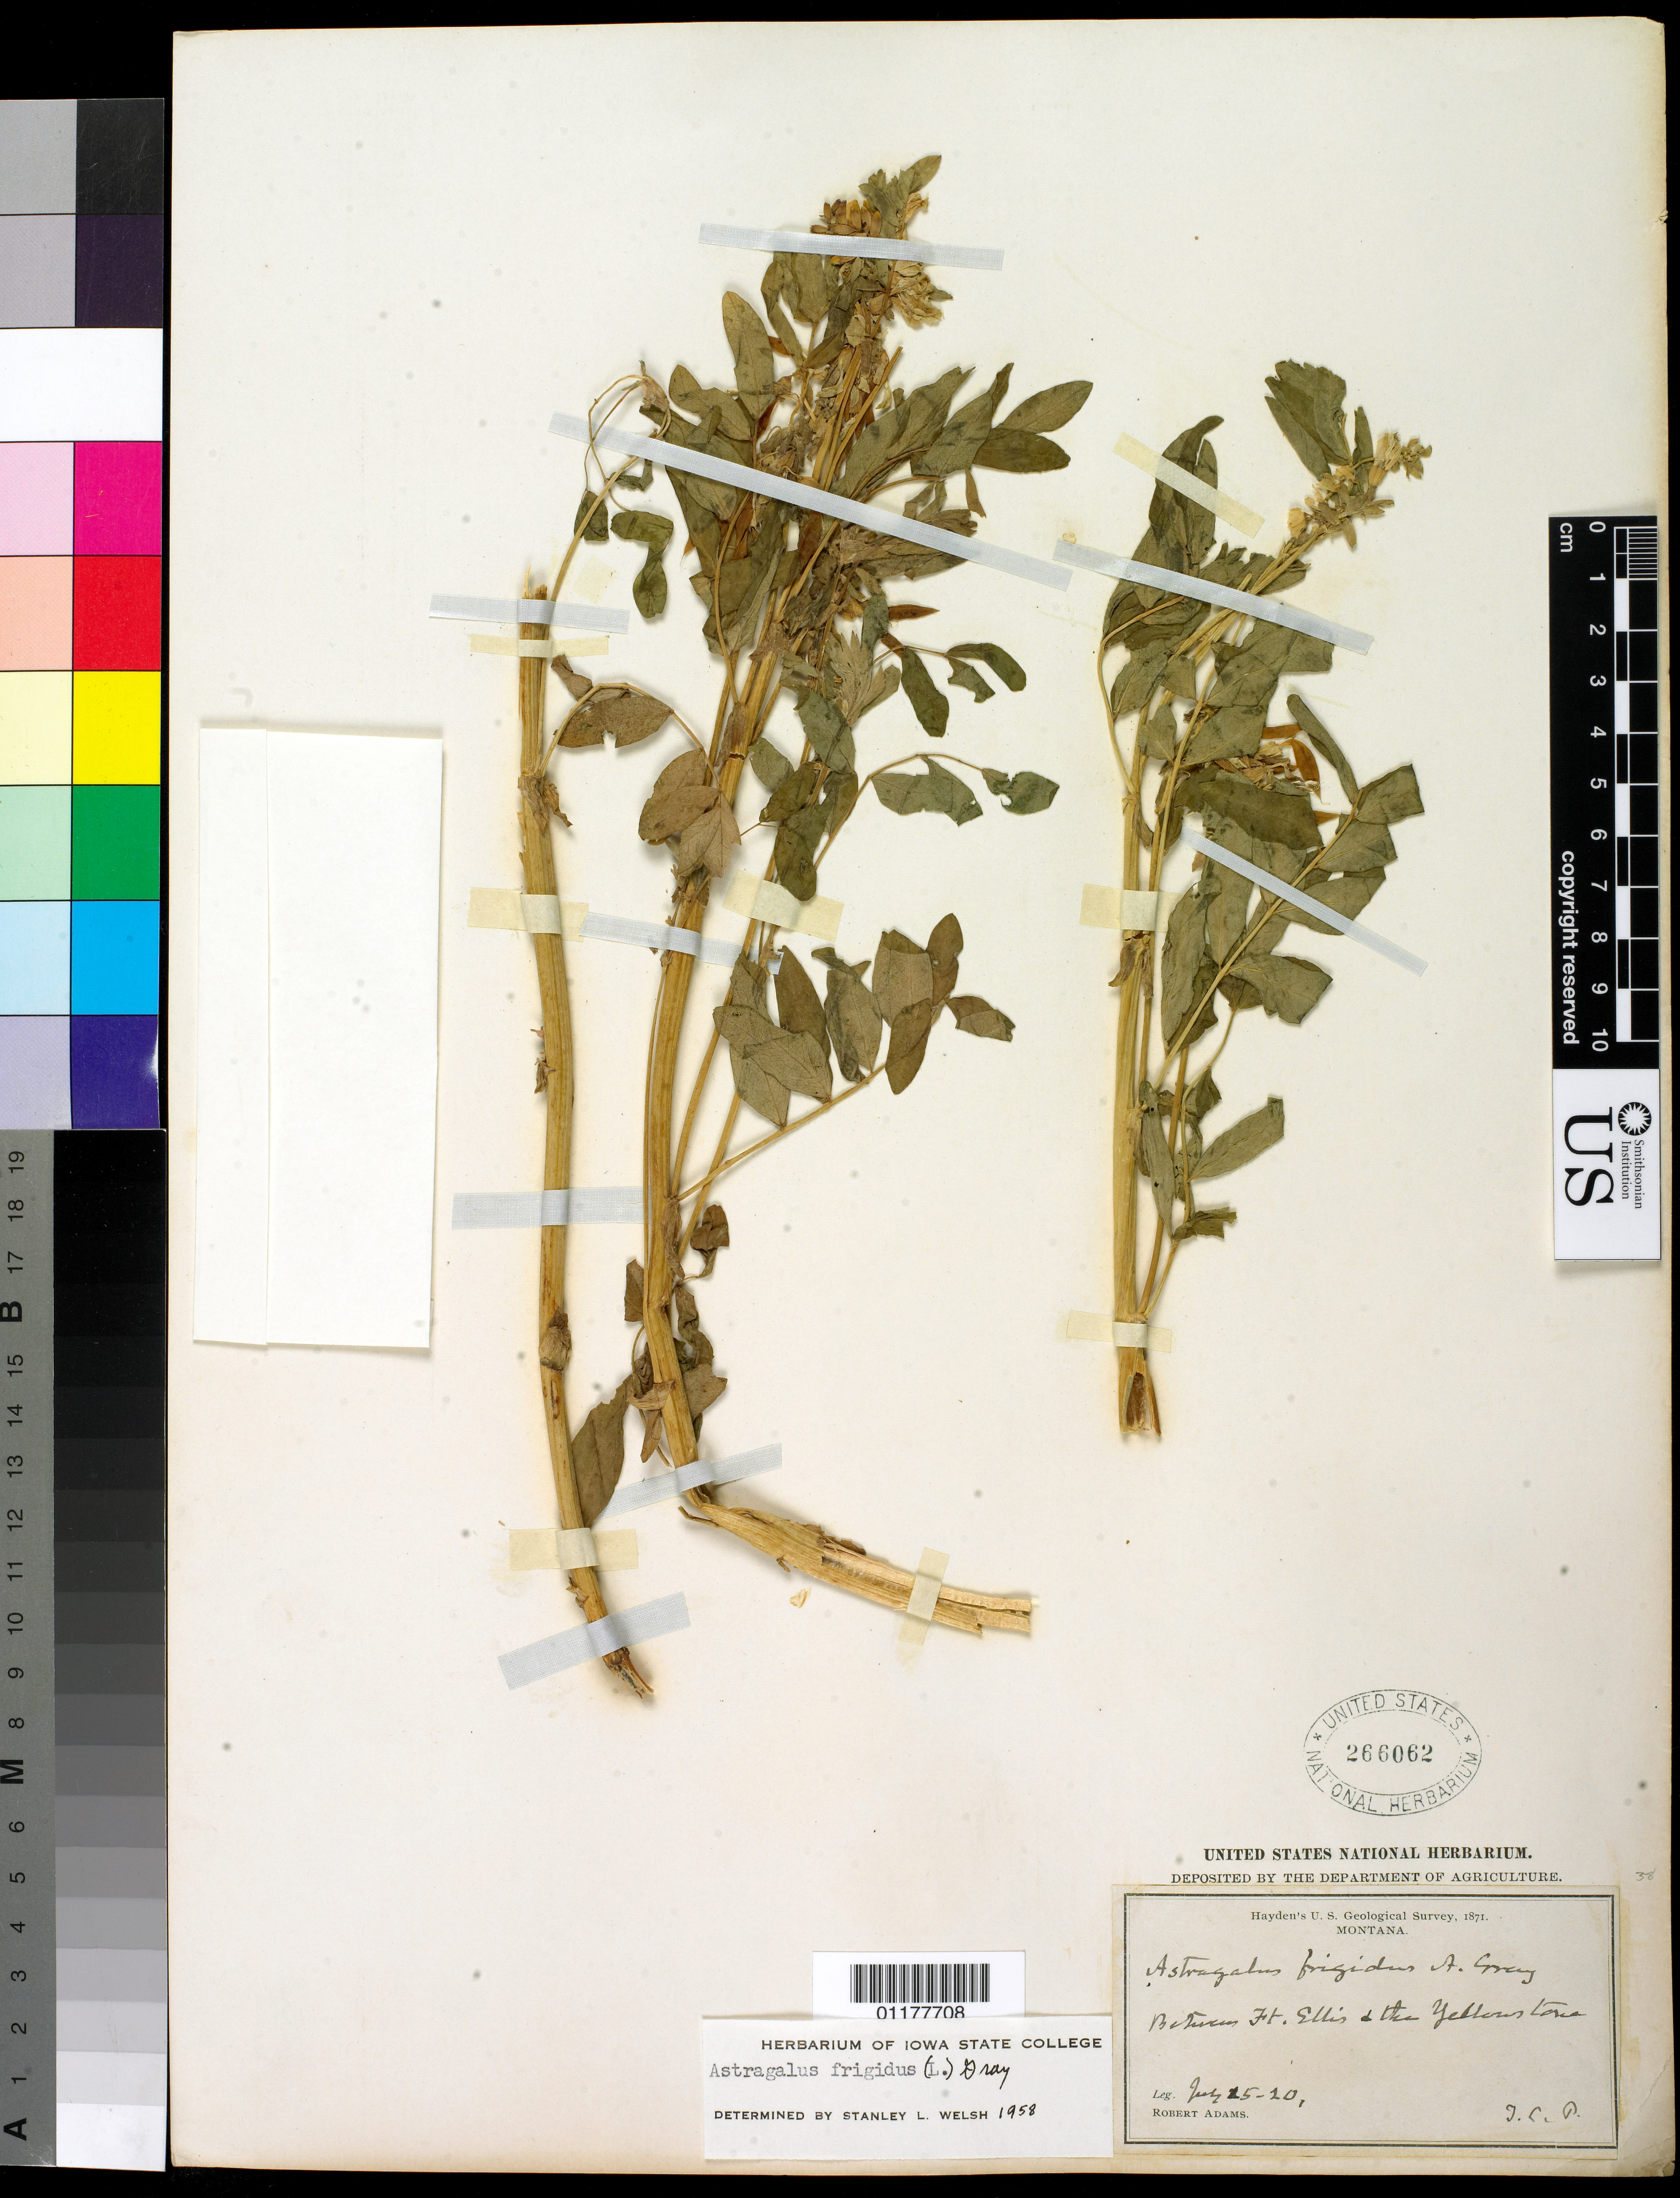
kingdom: Plantae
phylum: Tracheophyta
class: Magnoliopsida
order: Fabales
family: Fabaceae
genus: Astragalus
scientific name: Astragalus frigidus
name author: (L.) A. Gray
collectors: R. Adams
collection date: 1871-07-15/1871-07-20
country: United States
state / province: Montana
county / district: Gallatin / Park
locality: Between Ft. Ellis and the Yellowstone.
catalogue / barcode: US 266062